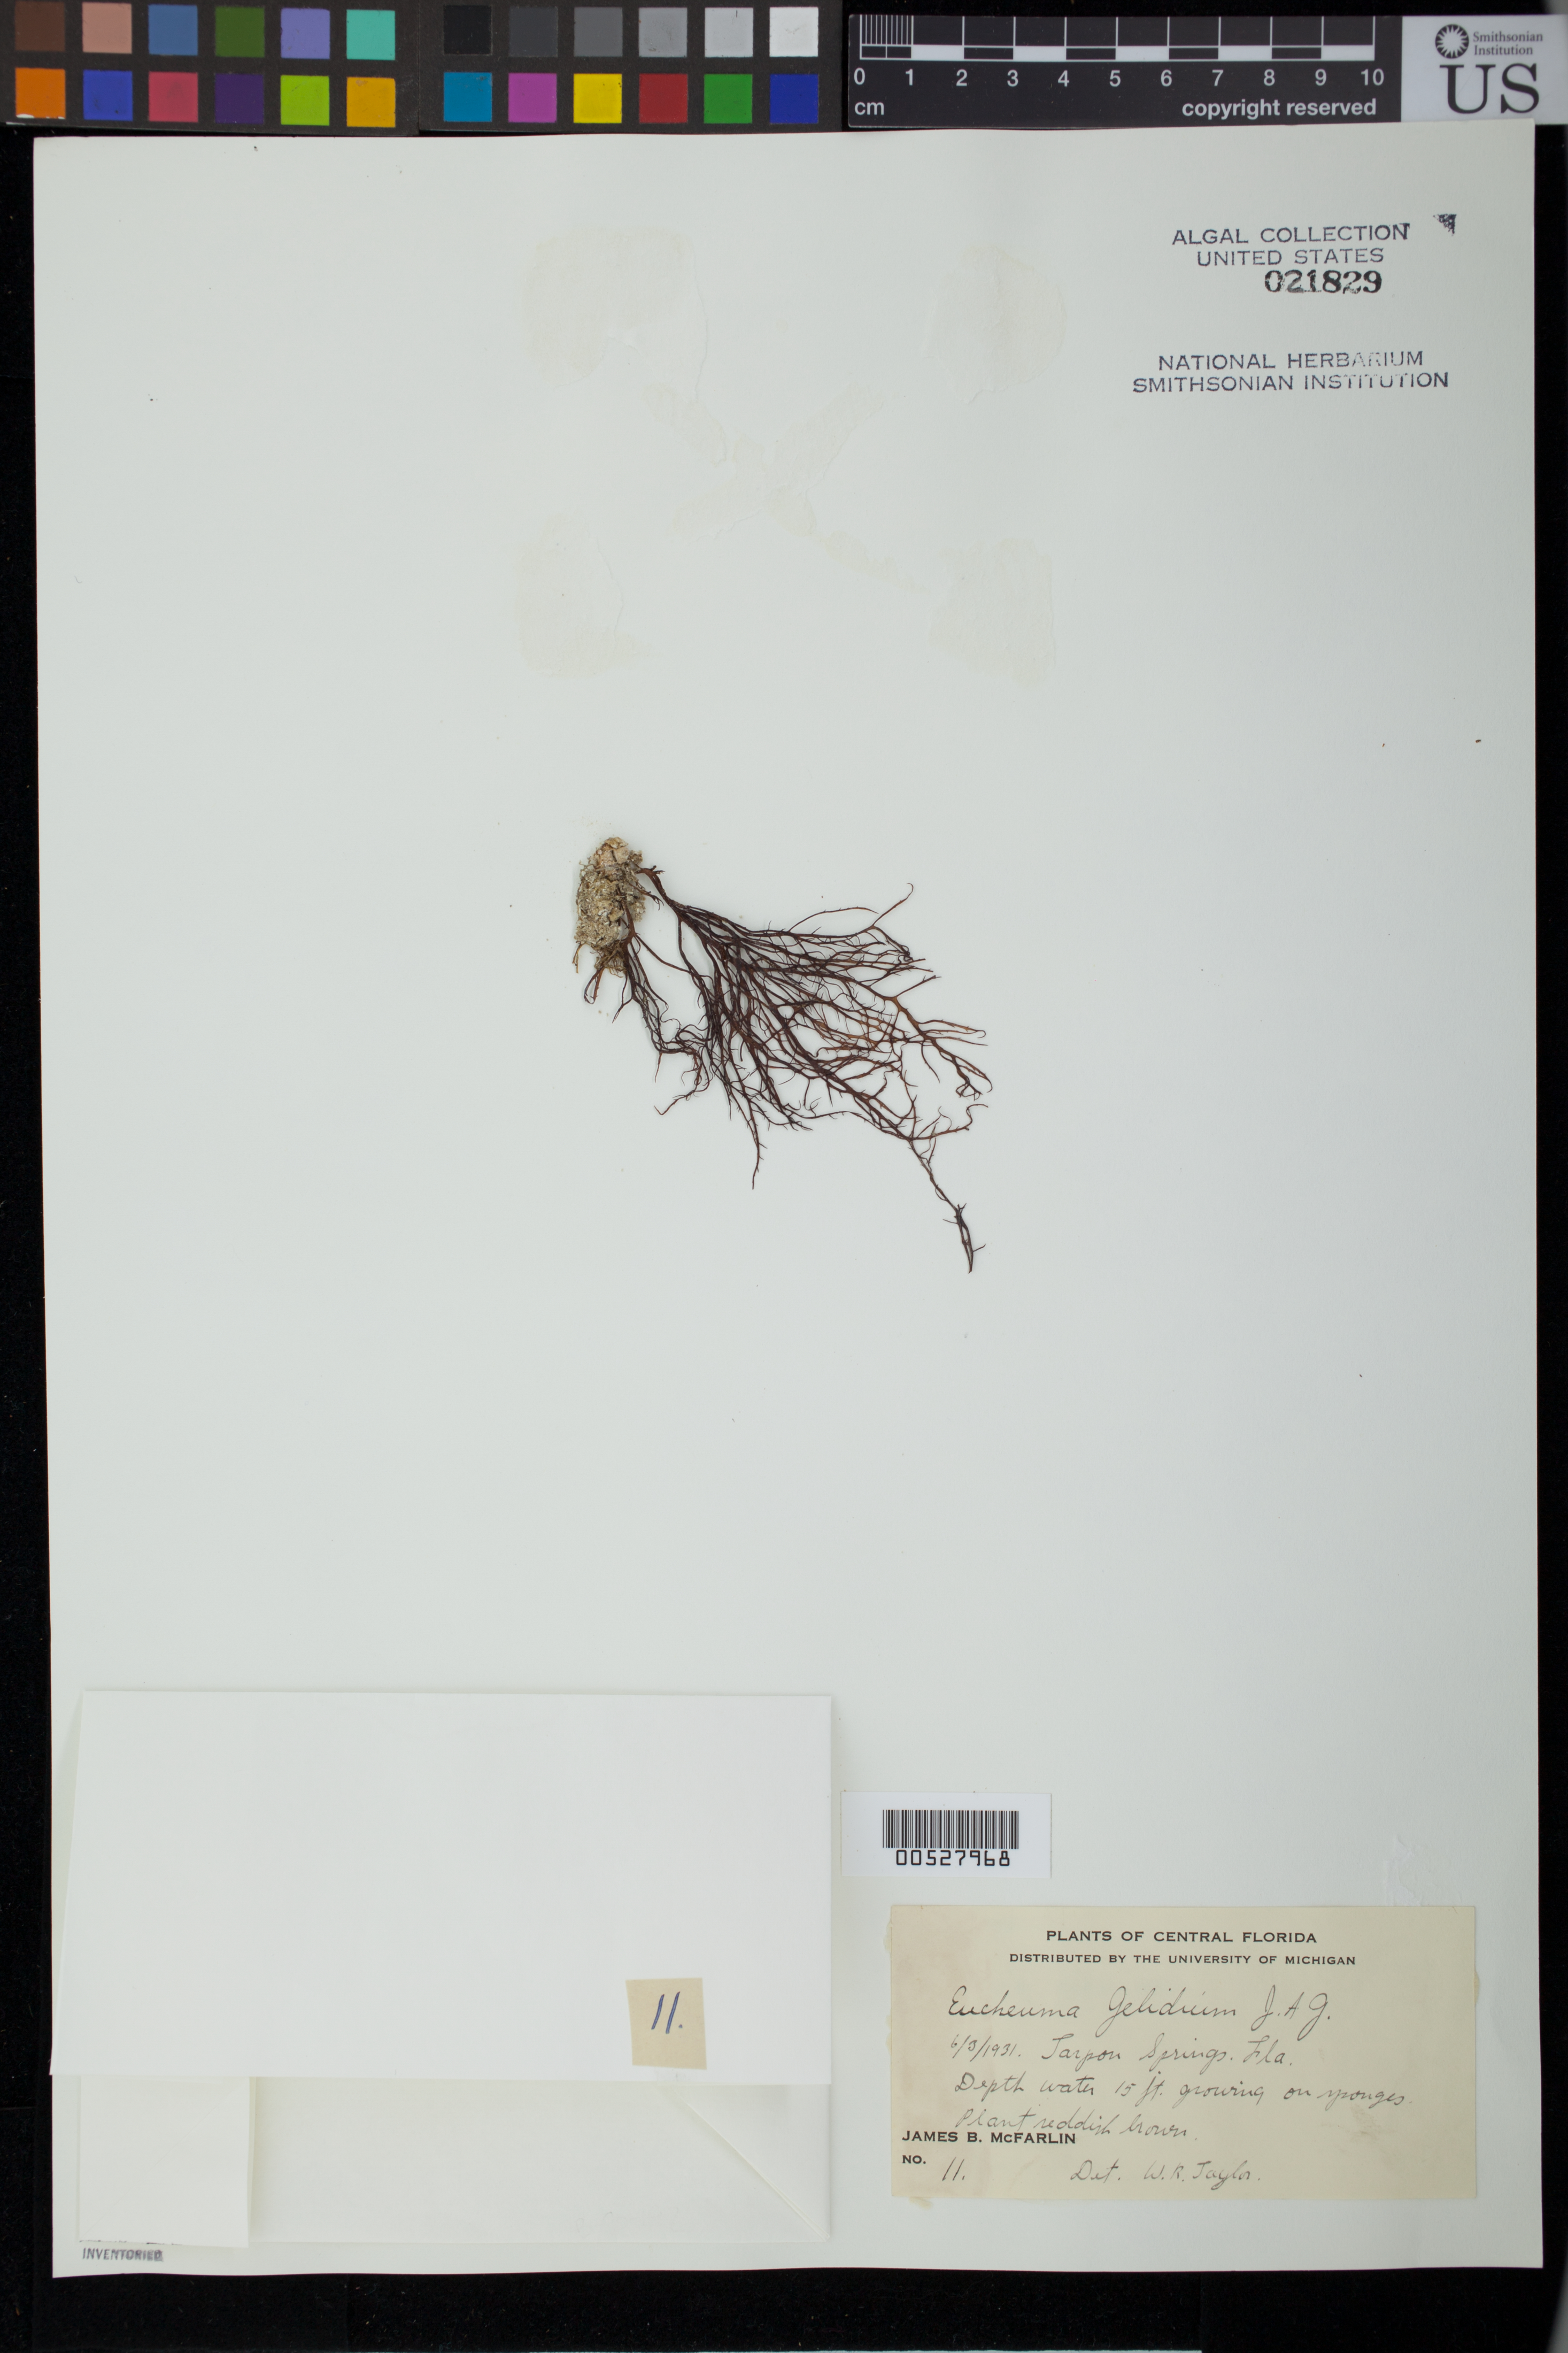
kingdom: Plantae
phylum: Rhodophyta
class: Florideophyceae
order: Gigartinales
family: Solieriaceae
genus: Meristotheca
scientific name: Meristotheca gelidium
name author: (J. Agardh) E.J. Faye & Masuda in E.J. Faye et al.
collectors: J. McFarlin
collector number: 11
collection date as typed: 03 Jun 1931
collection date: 1931-06-03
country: United States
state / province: Florida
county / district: Pinellas County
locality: Tarpon Springs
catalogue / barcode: US 21829